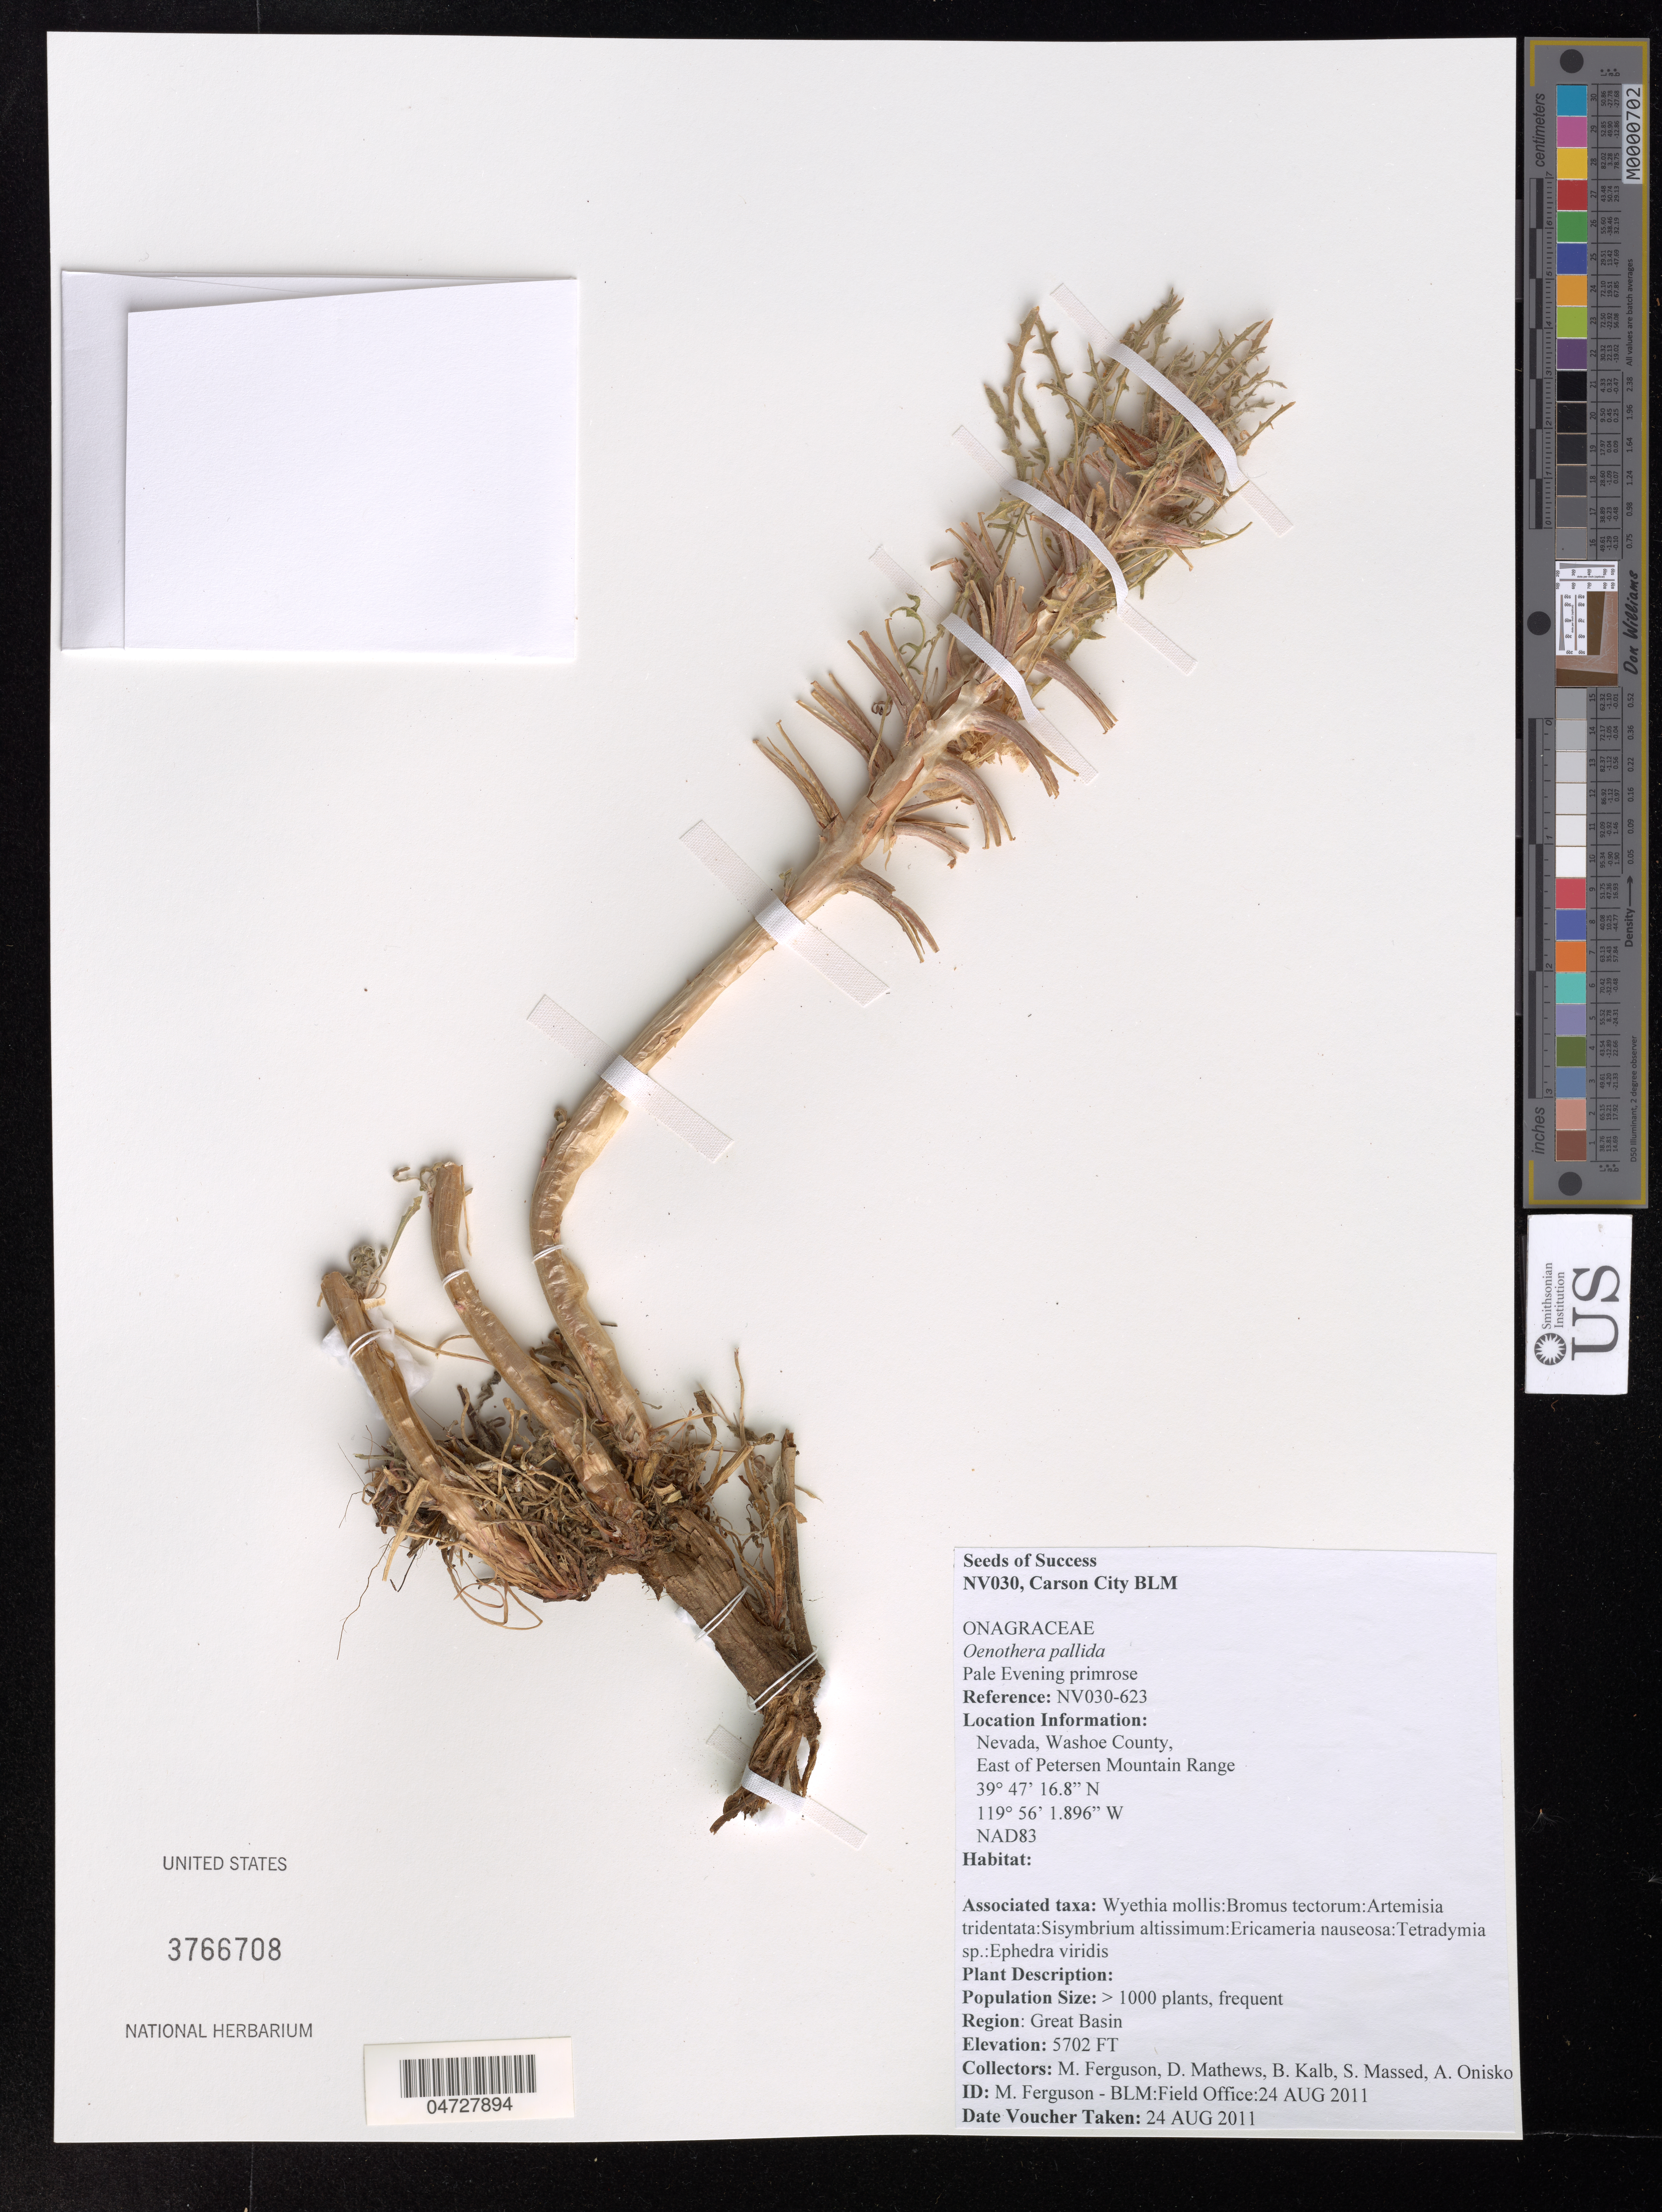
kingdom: Plantae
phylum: Tracheophyta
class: Magnoliopsida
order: Myrtales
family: Onagraceae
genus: Oenothera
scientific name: Oenothera pallida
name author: Lindl.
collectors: M. Ferguson, D. Mathews, B. Kalb & S. Massed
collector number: NV030-623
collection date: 2011-08-24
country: United States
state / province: Nevada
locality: Washoe County, East of Petersen Mountain Range. Region: Great Basin.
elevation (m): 1738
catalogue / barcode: US 3766708